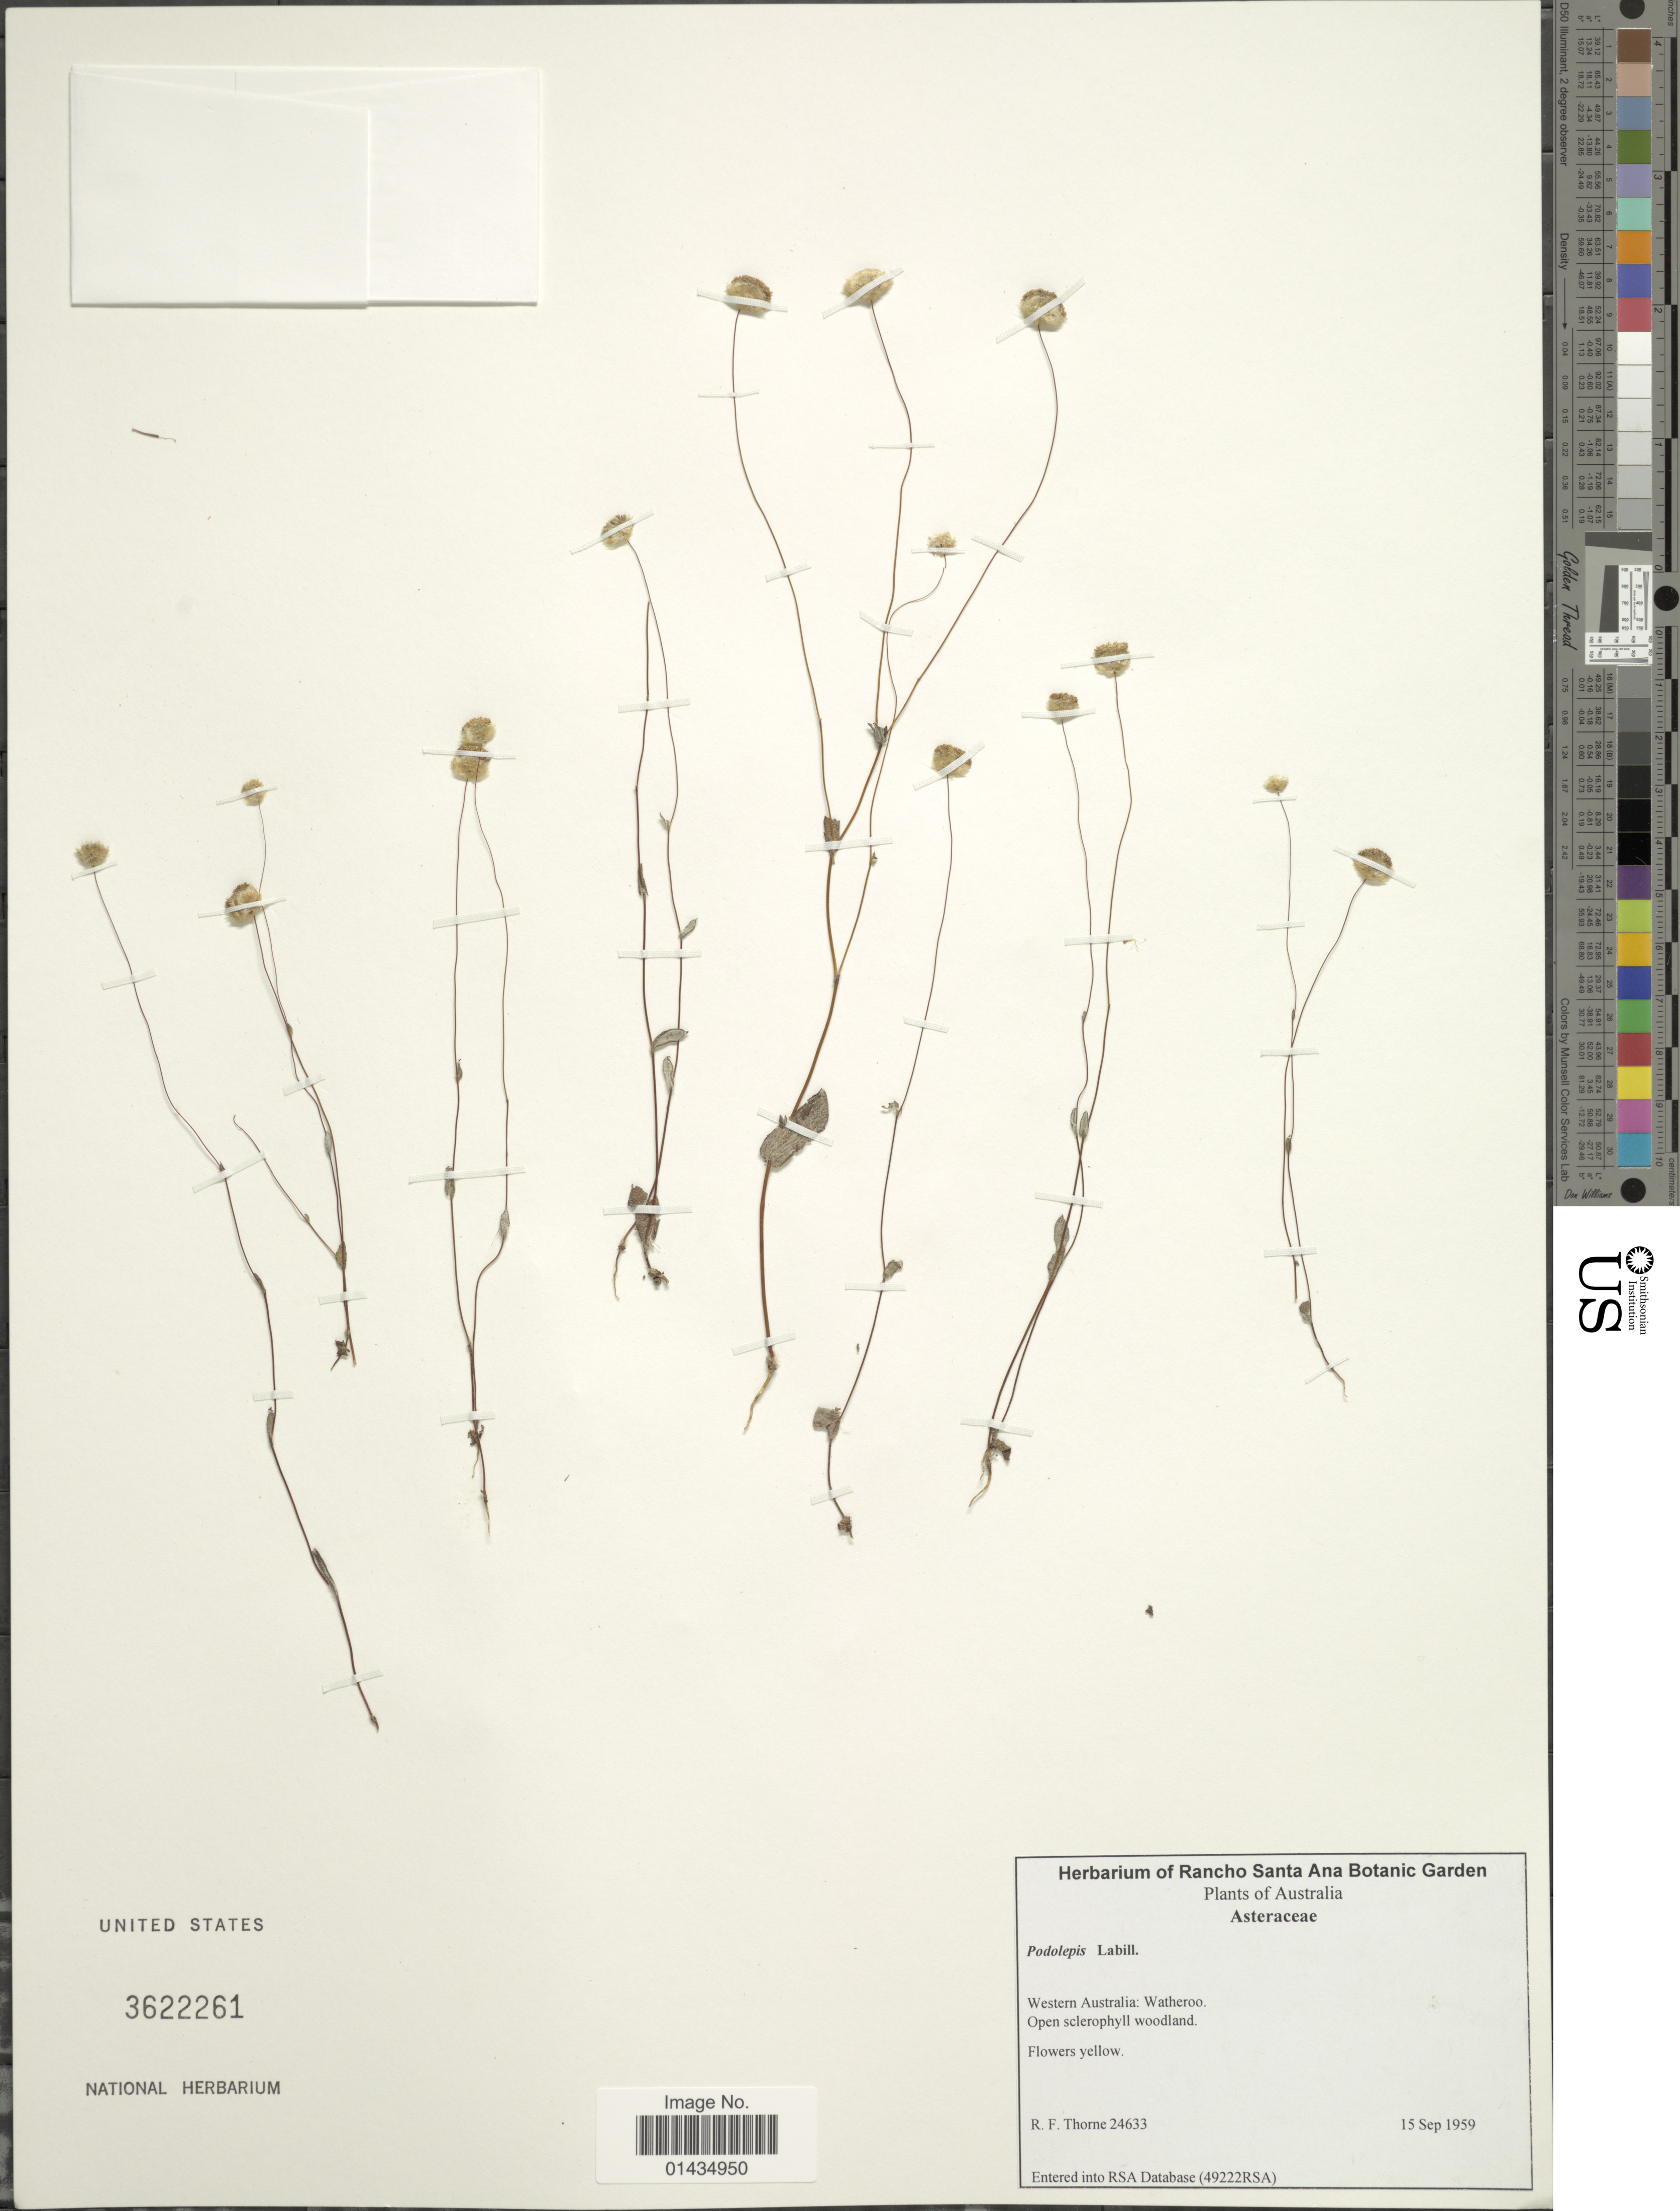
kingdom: Plantae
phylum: Tracheophyta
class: Magnoliopsida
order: Asterales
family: Asteraceae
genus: Podolepis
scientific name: Podolepis sp.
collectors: R. F. Thorne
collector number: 24633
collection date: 1959-09-15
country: Australia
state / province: Western Australia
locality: Watheroo, open sclerophyll woodland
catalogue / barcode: US 3622261